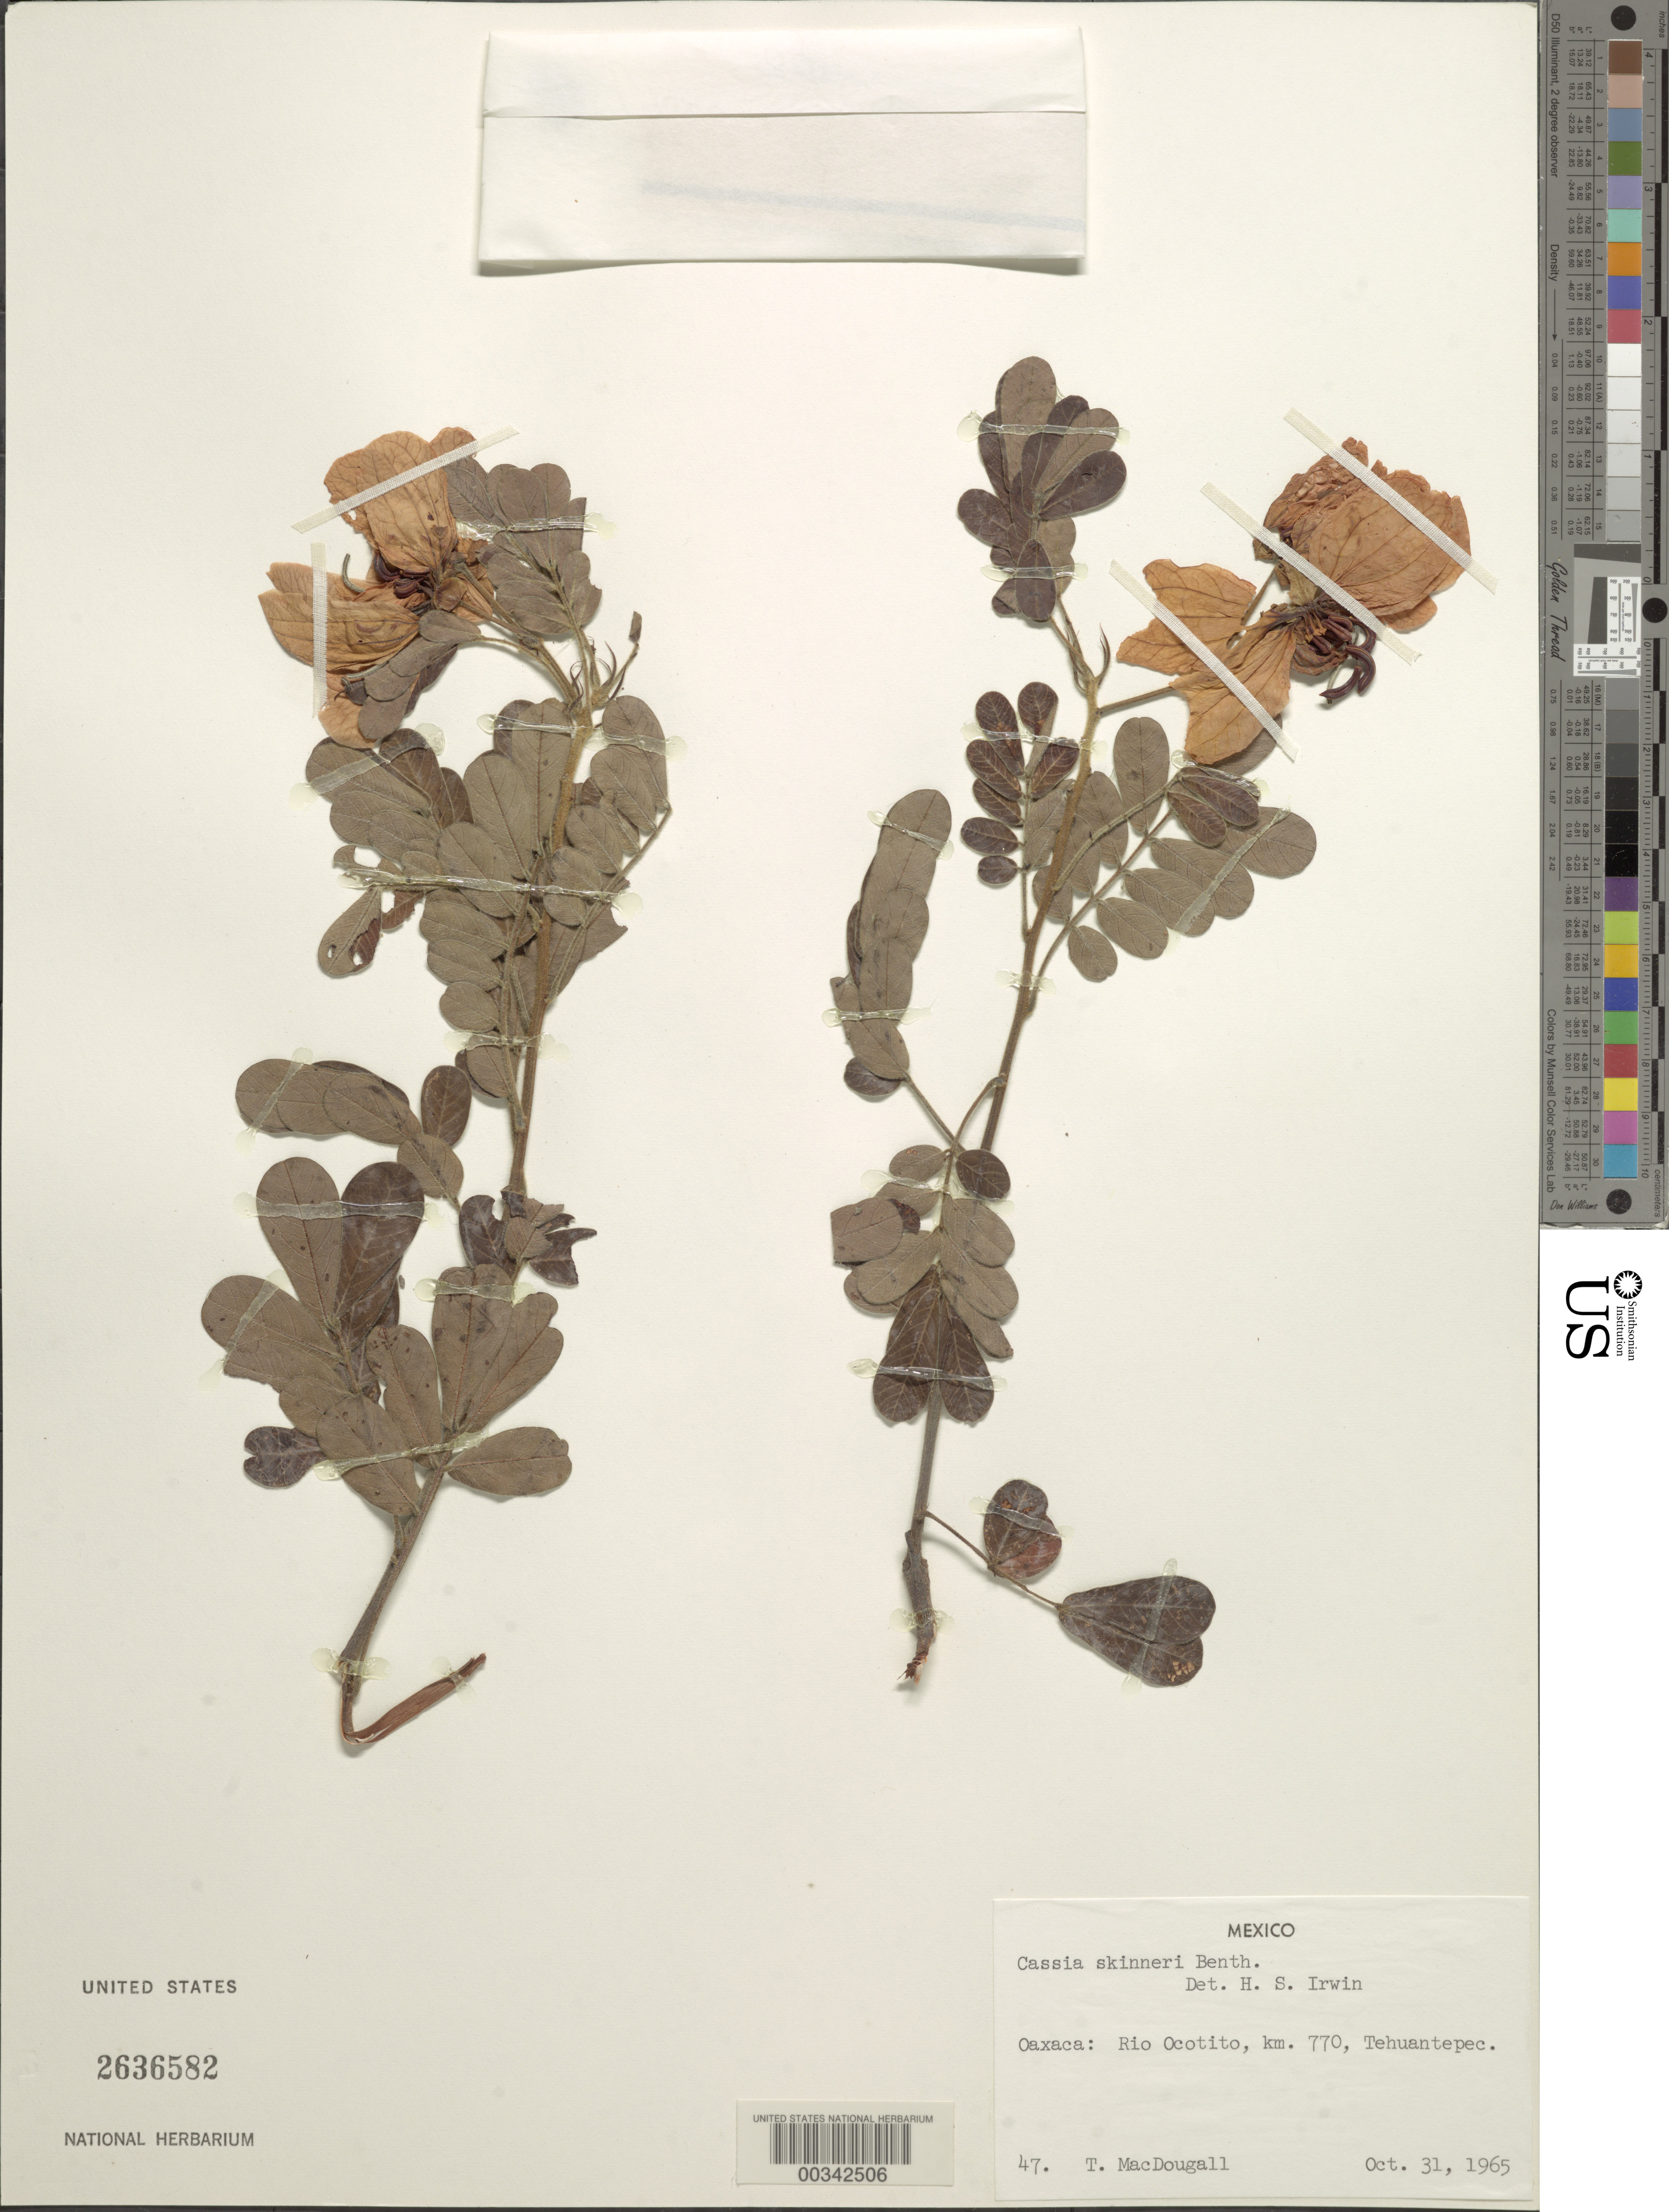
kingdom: Plantae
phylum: Tracheophyta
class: Magnoliopsida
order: Fabales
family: Fabaceae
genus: Senna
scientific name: Senna skinneri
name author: (Benth.) H.S. Irwin & Barneby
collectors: T. Macdougall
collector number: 47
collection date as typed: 31 Oct 1965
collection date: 1965-10-31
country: Mexico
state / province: Oaxaca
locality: Rio ocotito, km 770, Tehuantepec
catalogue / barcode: US 2636582